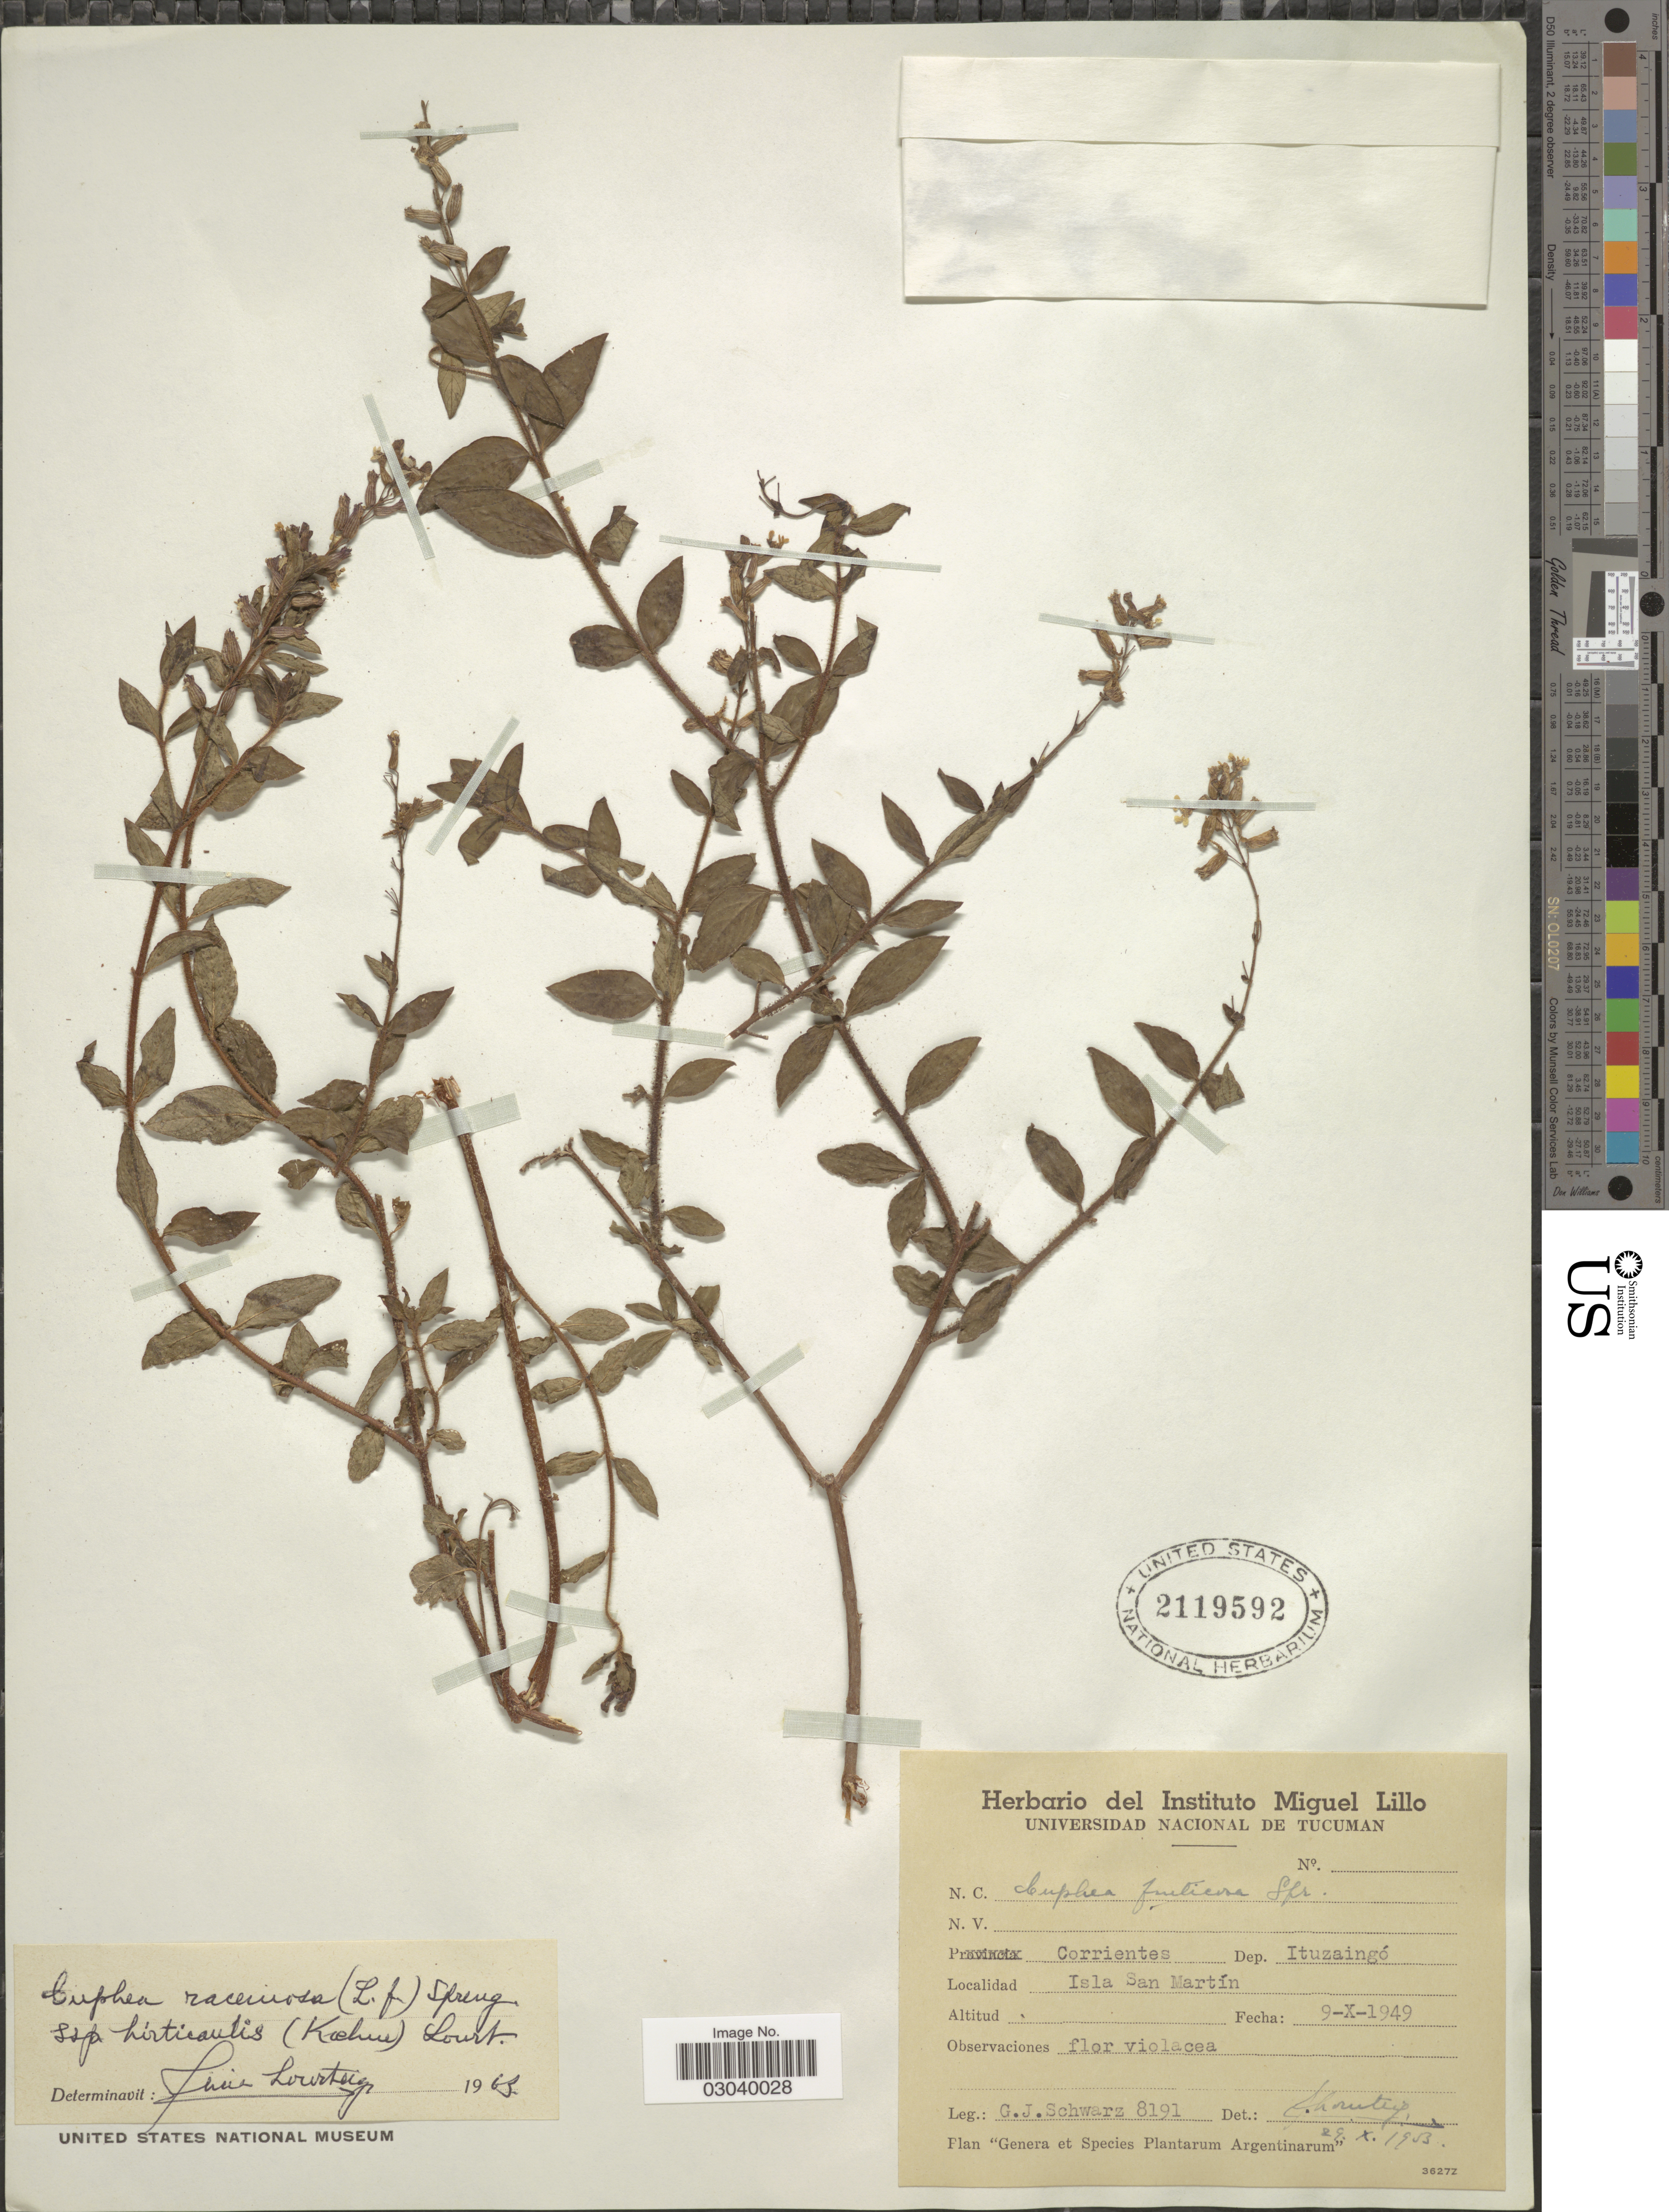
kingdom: Plantae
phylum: Tracheophyta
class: Magnoliopsida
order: Myrtales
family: Lythraceae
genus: Cuphea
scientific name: Cuphea racemosa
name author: (L. f.) Spreng.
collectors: G. J. Schwarz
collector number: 8191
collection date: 1949-10-09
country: Argentina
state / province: Corrientes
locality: Dep. Ituzaingó, Isla San Martín.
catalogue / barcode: US 2119592